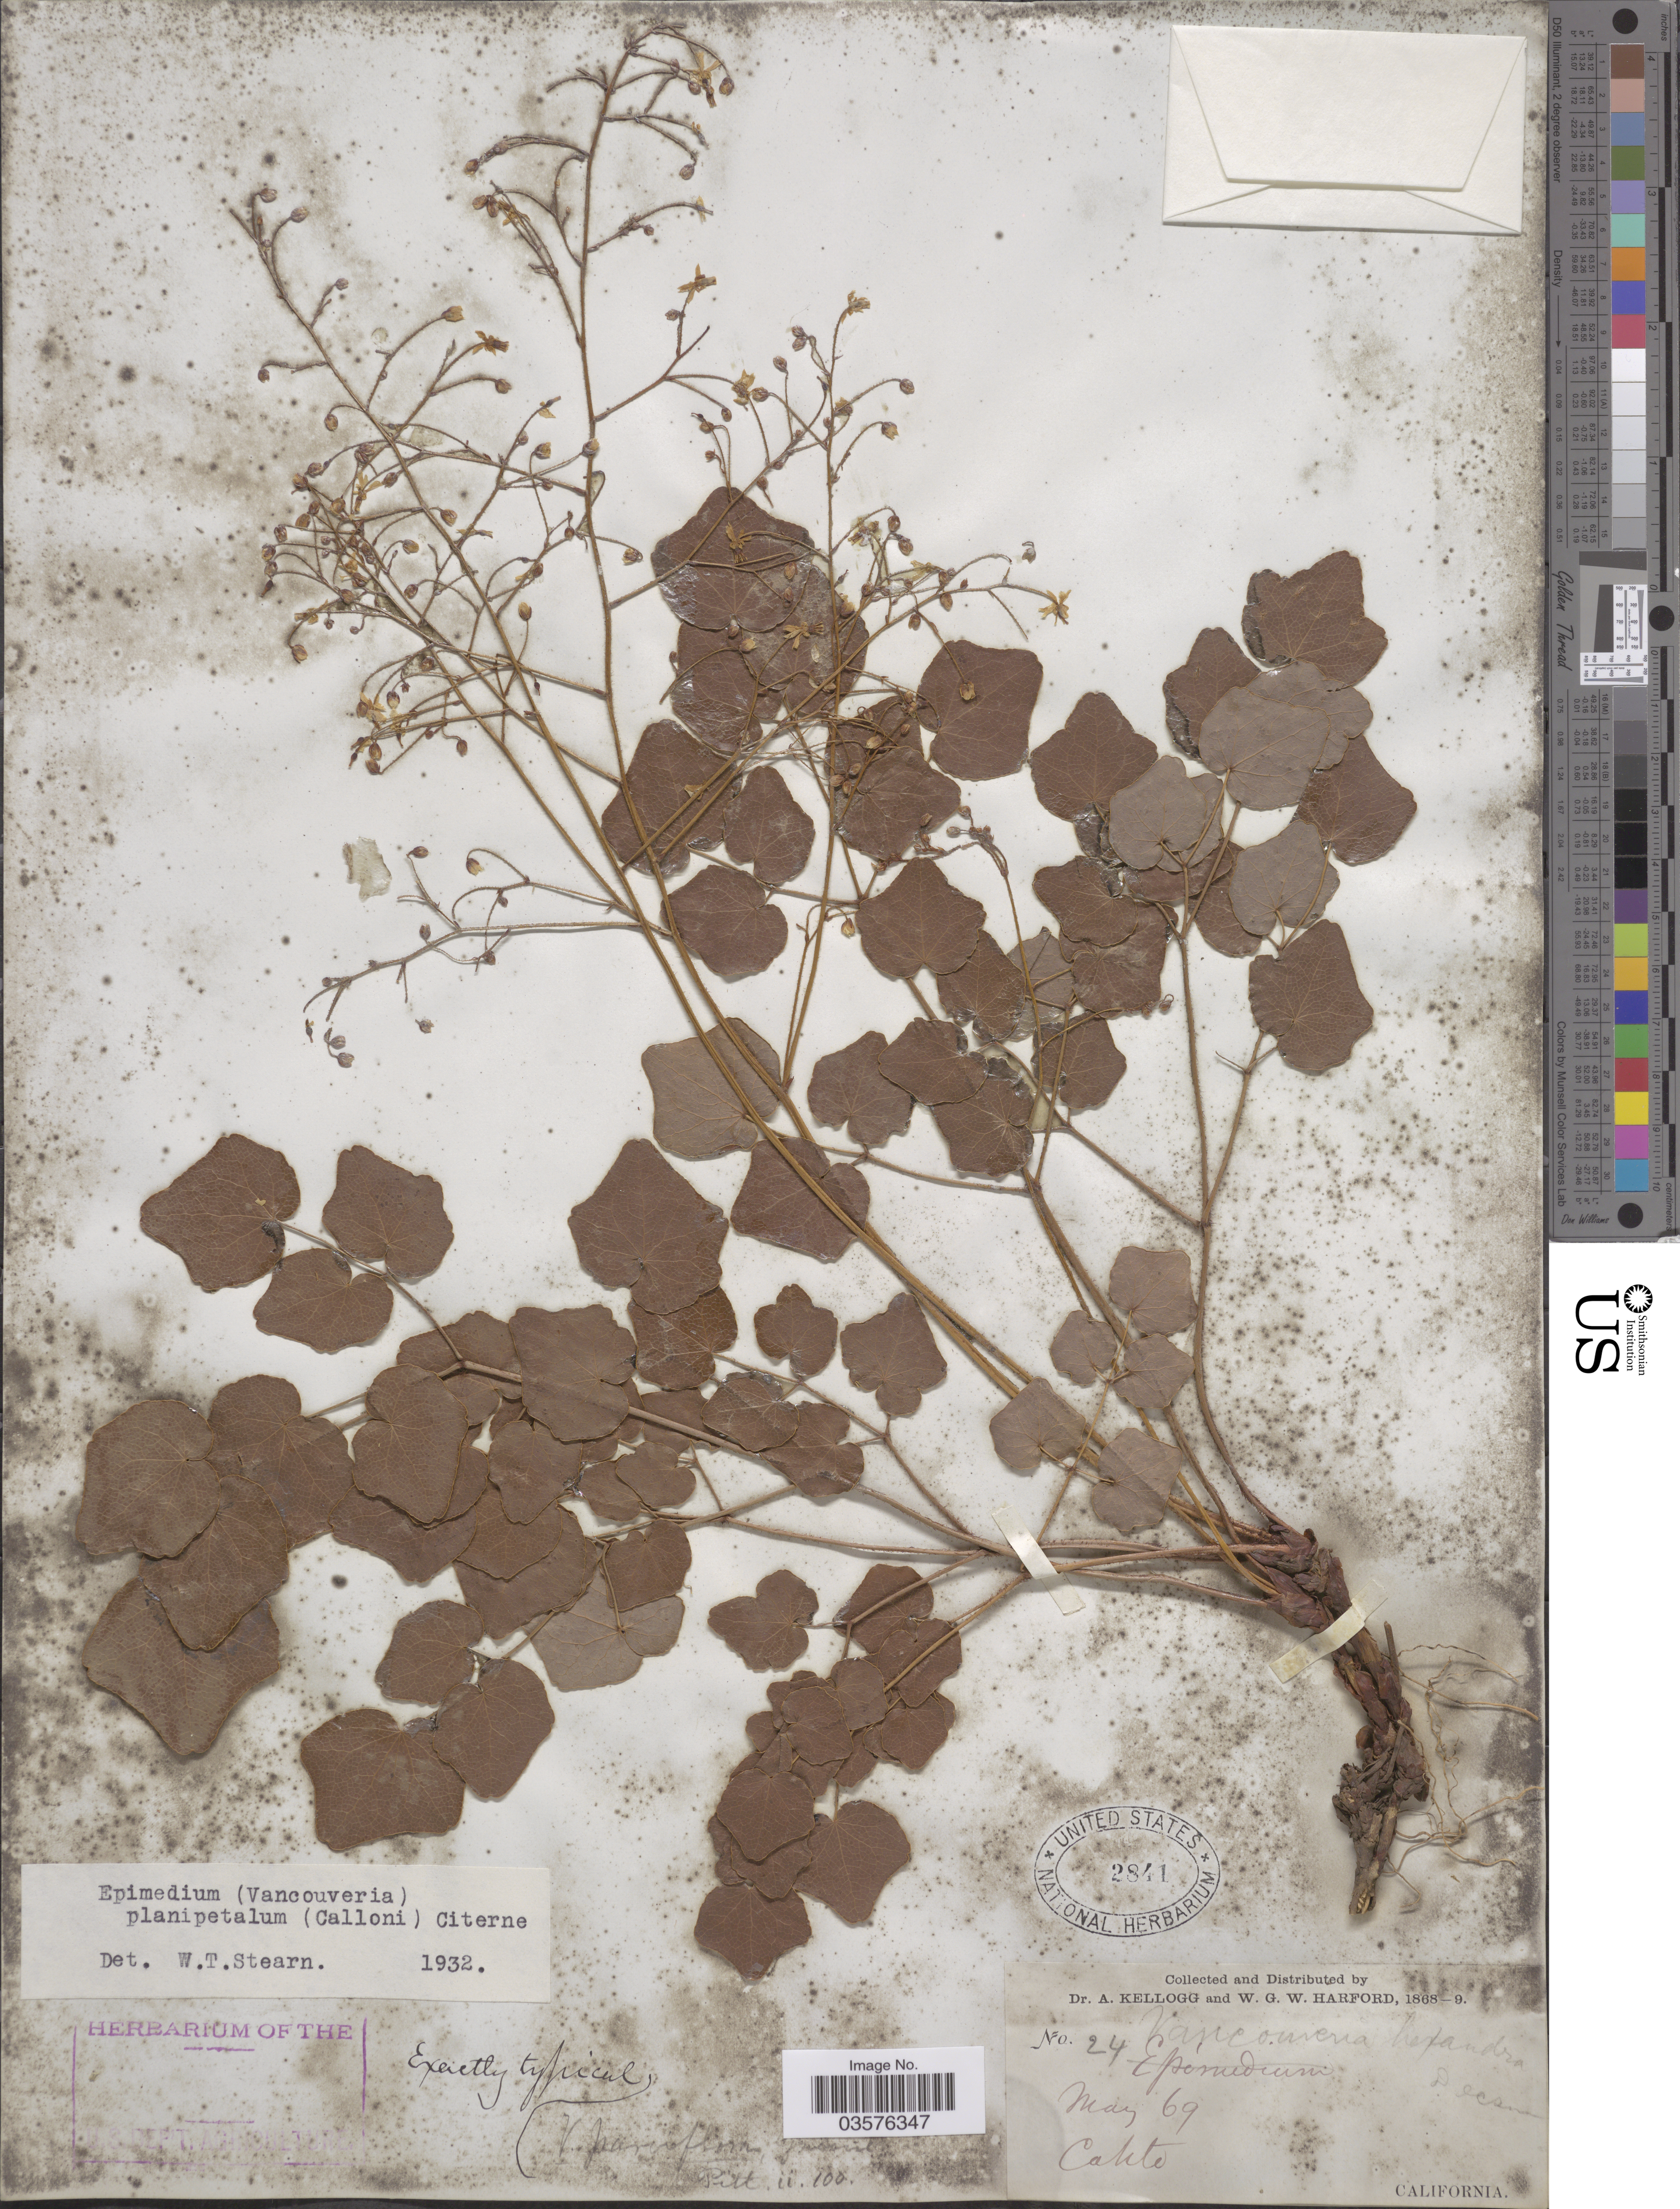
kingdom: Plantae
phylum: Tracheophyta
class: Magnoliopsida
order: Ranunculales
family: Berberidaceae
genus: Vancouveria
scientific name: Vancouveria hexandra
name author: (Hook.) C. Morren & Decne.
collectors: A. Kellogg & W. G. W. Harford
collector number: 24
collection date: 1869-05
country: United States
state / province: California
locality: Cahto.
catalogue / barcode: US 2841